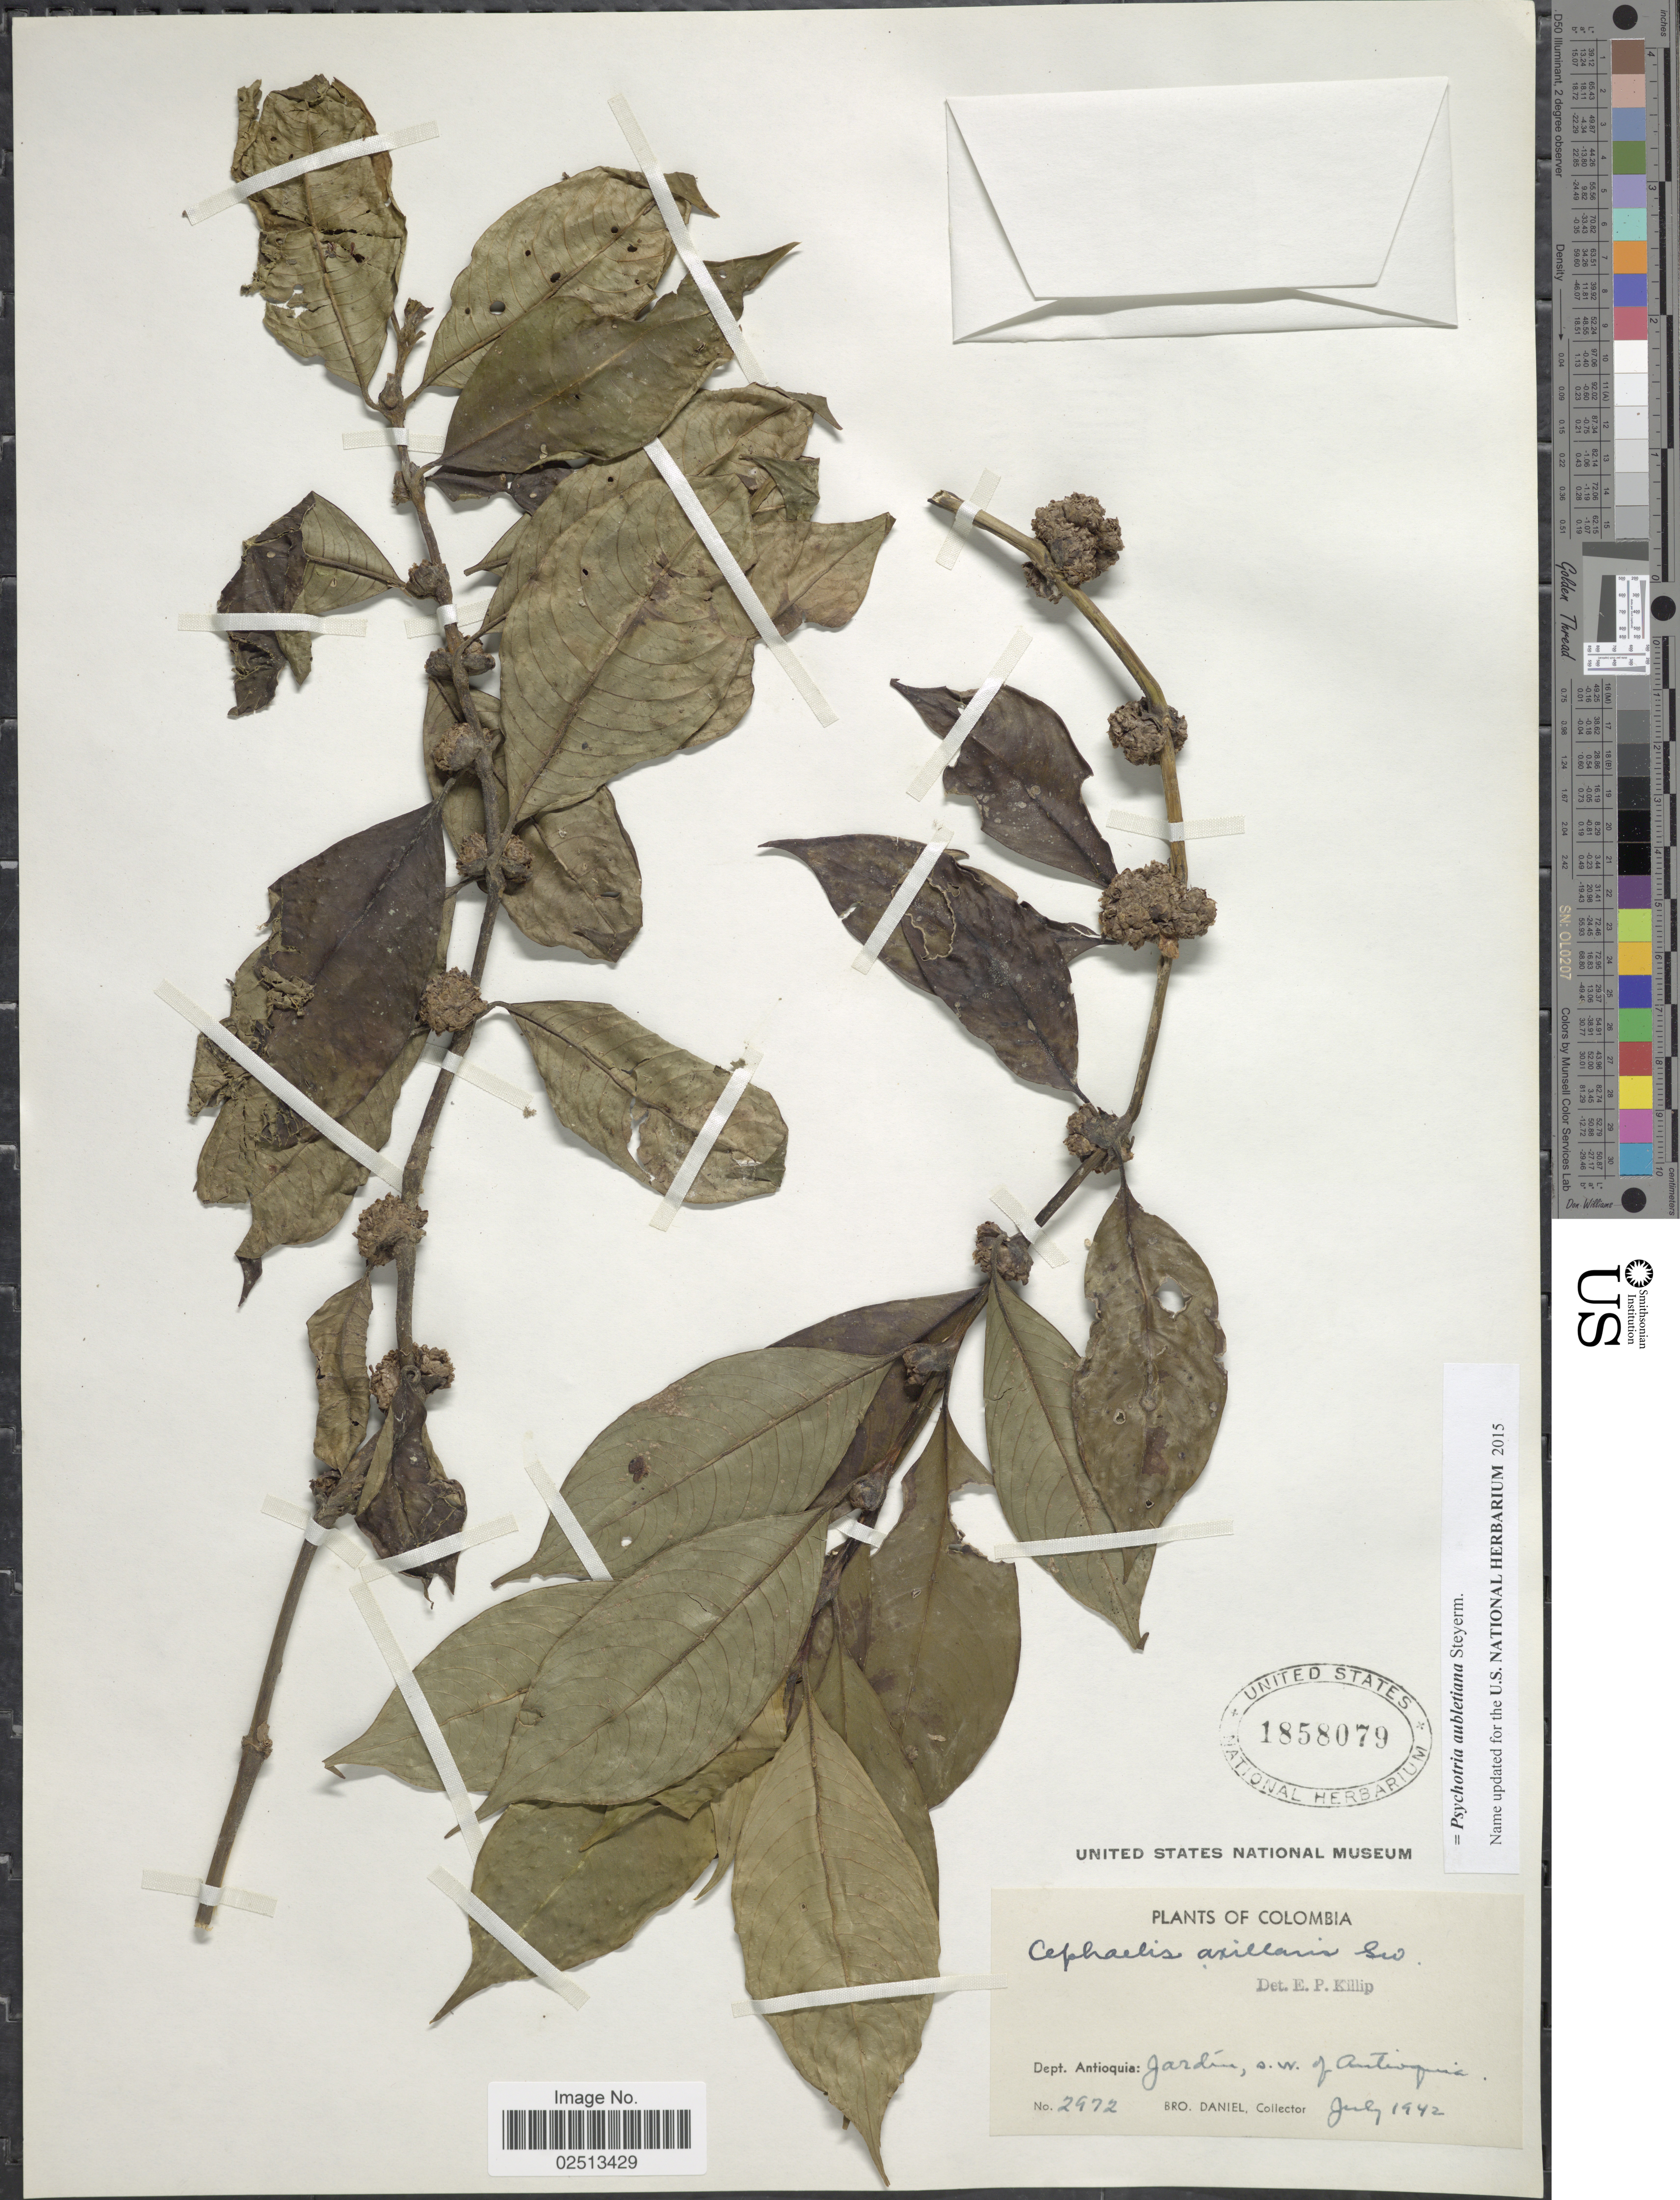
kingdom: Plantae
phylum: Tracheophyta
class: Magnoliopsida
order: Gentianales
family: Rubiaceae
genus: Psychotria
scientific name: Psychotria aubletiana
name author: Steyerm.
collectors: Bro. Daniel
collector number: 2972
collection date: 1942-07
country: Colombia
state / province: Antioquia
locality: Dept. Antioquia: Jardín, s.w. of Antioquia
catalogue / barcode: US 1858079